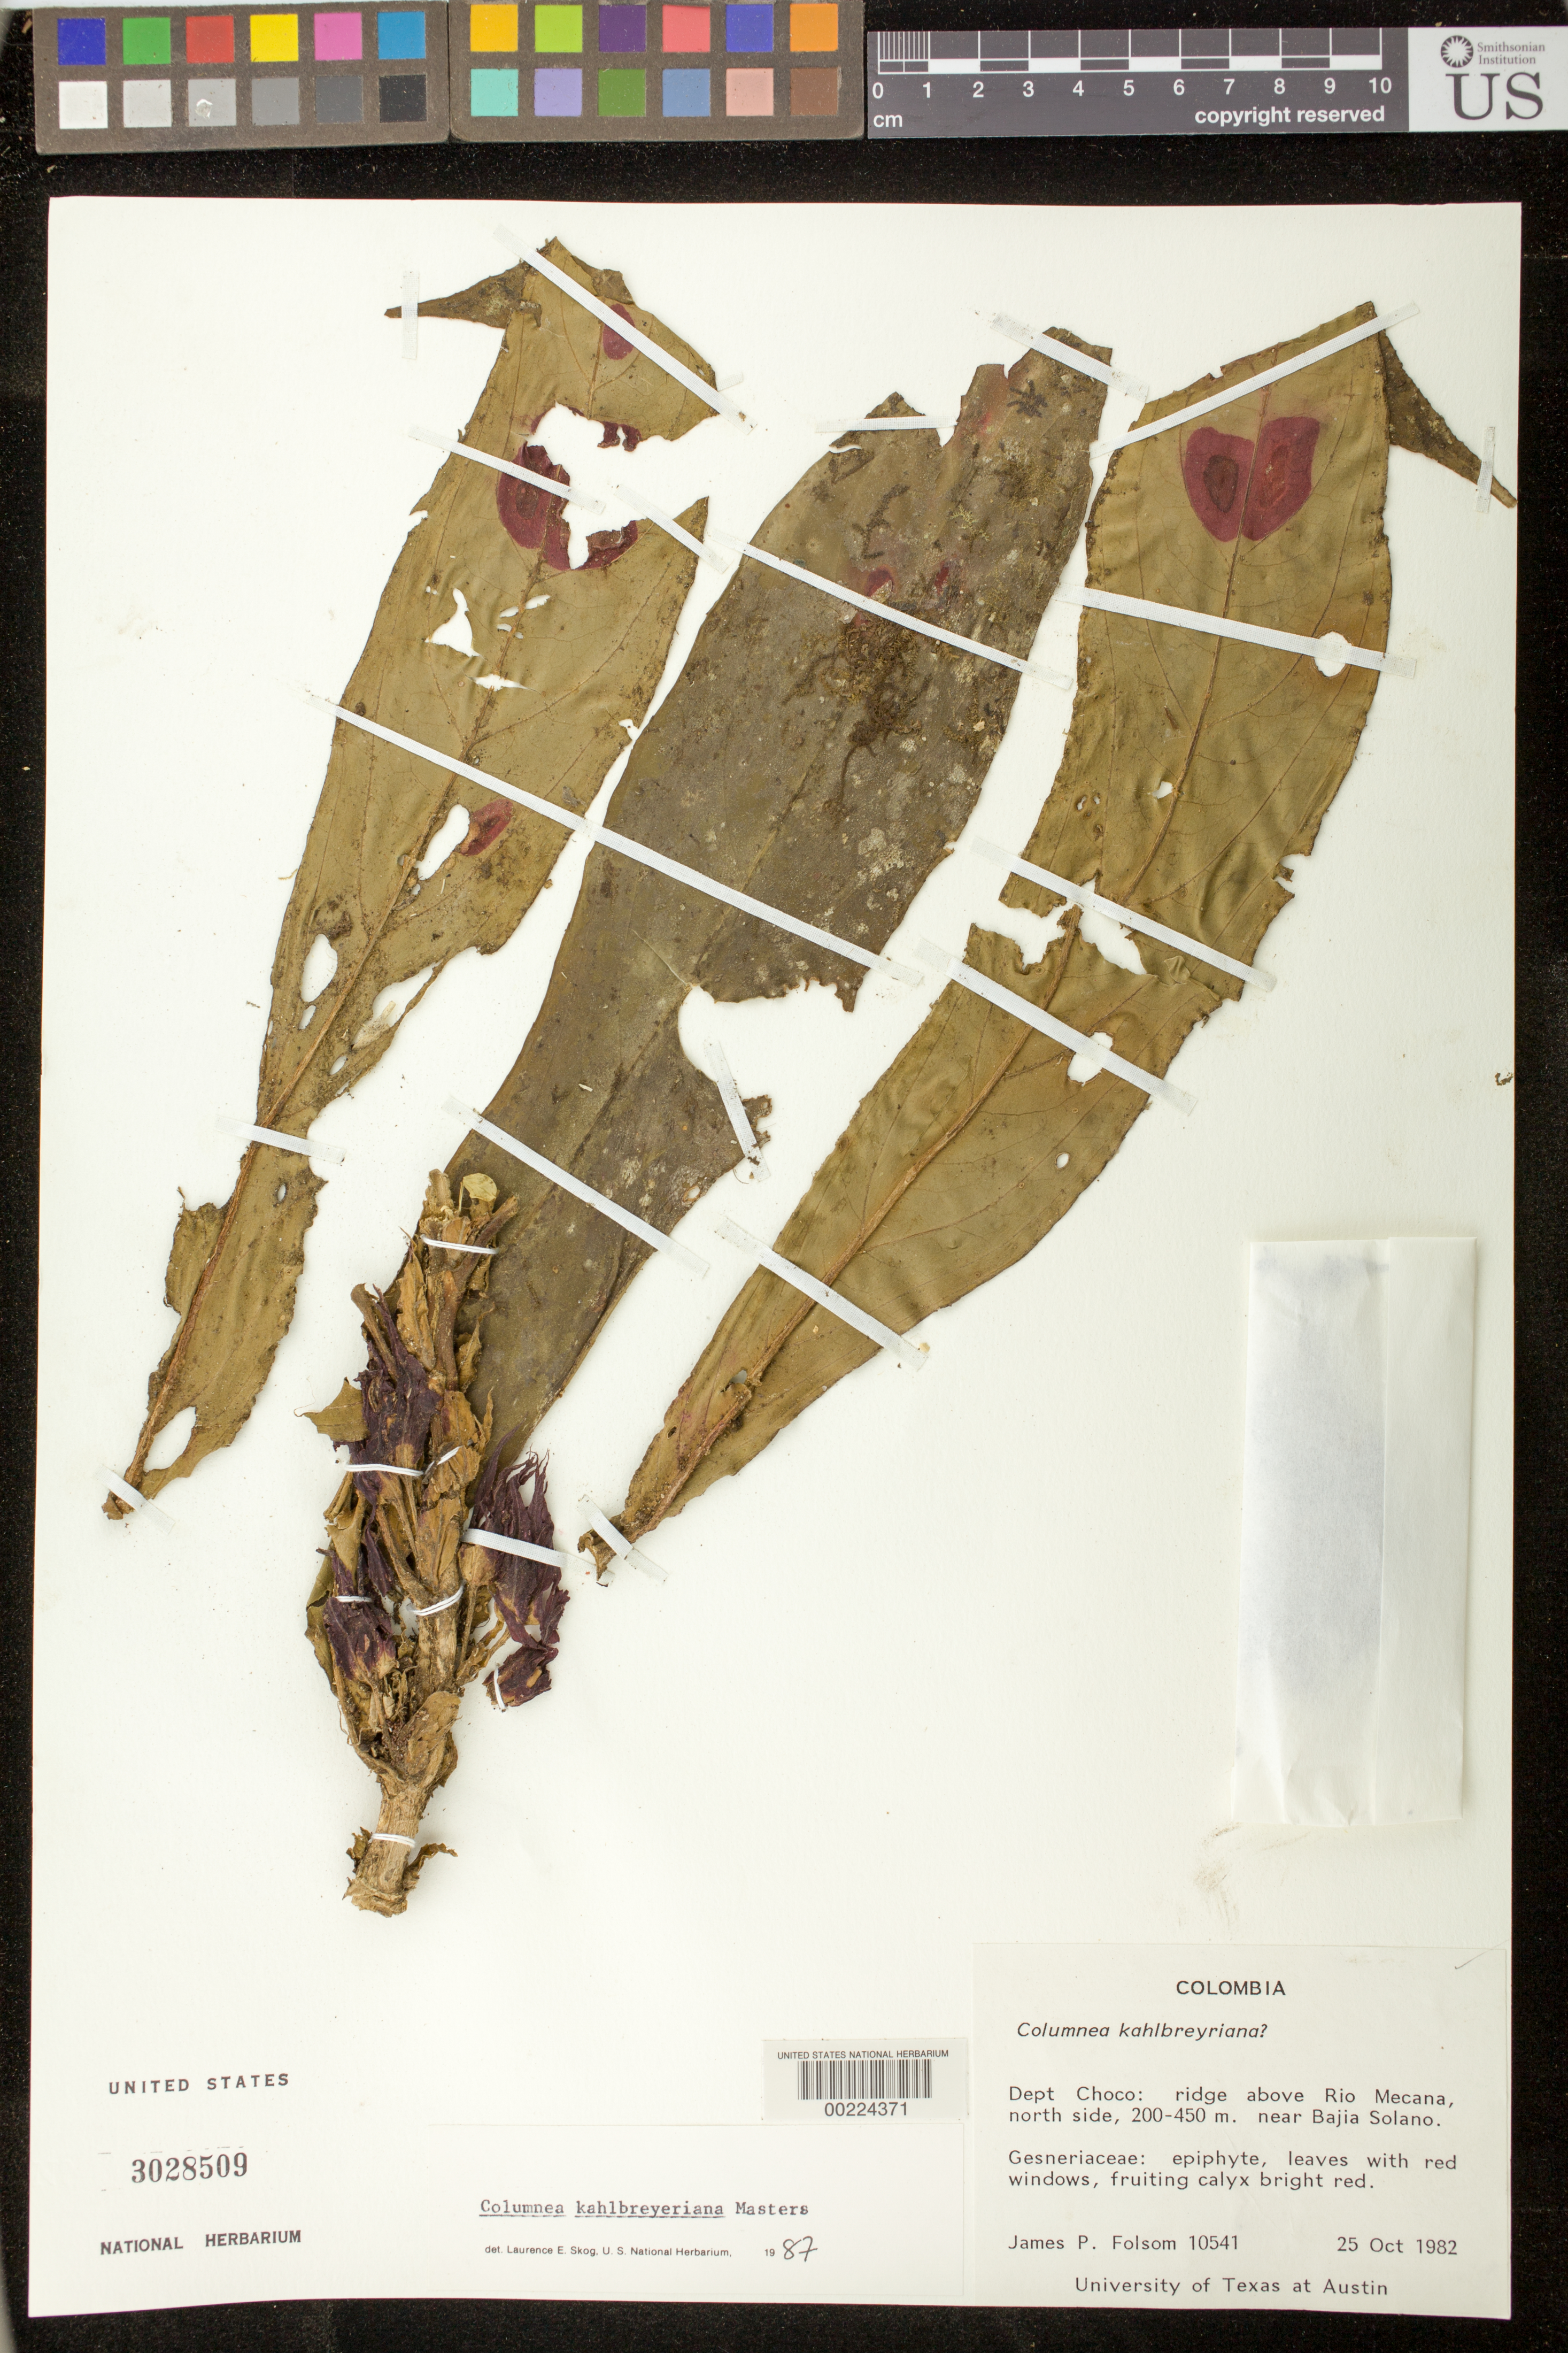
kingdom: Plantae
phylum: Tracheophyta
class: Magnoliopsida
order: Lamiales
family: Gesneriaceae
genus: Columnea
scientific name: Columnea kalbreyeriana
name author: Mast.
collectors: J. P. Folsom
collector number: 10541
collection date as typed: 25 Oct 1982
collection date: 1982-10-25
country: Colombia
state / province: Chocó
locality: Ridge above Rio Mecana, N side, near Bajia Solano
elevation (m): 200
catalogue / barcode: US 3028509